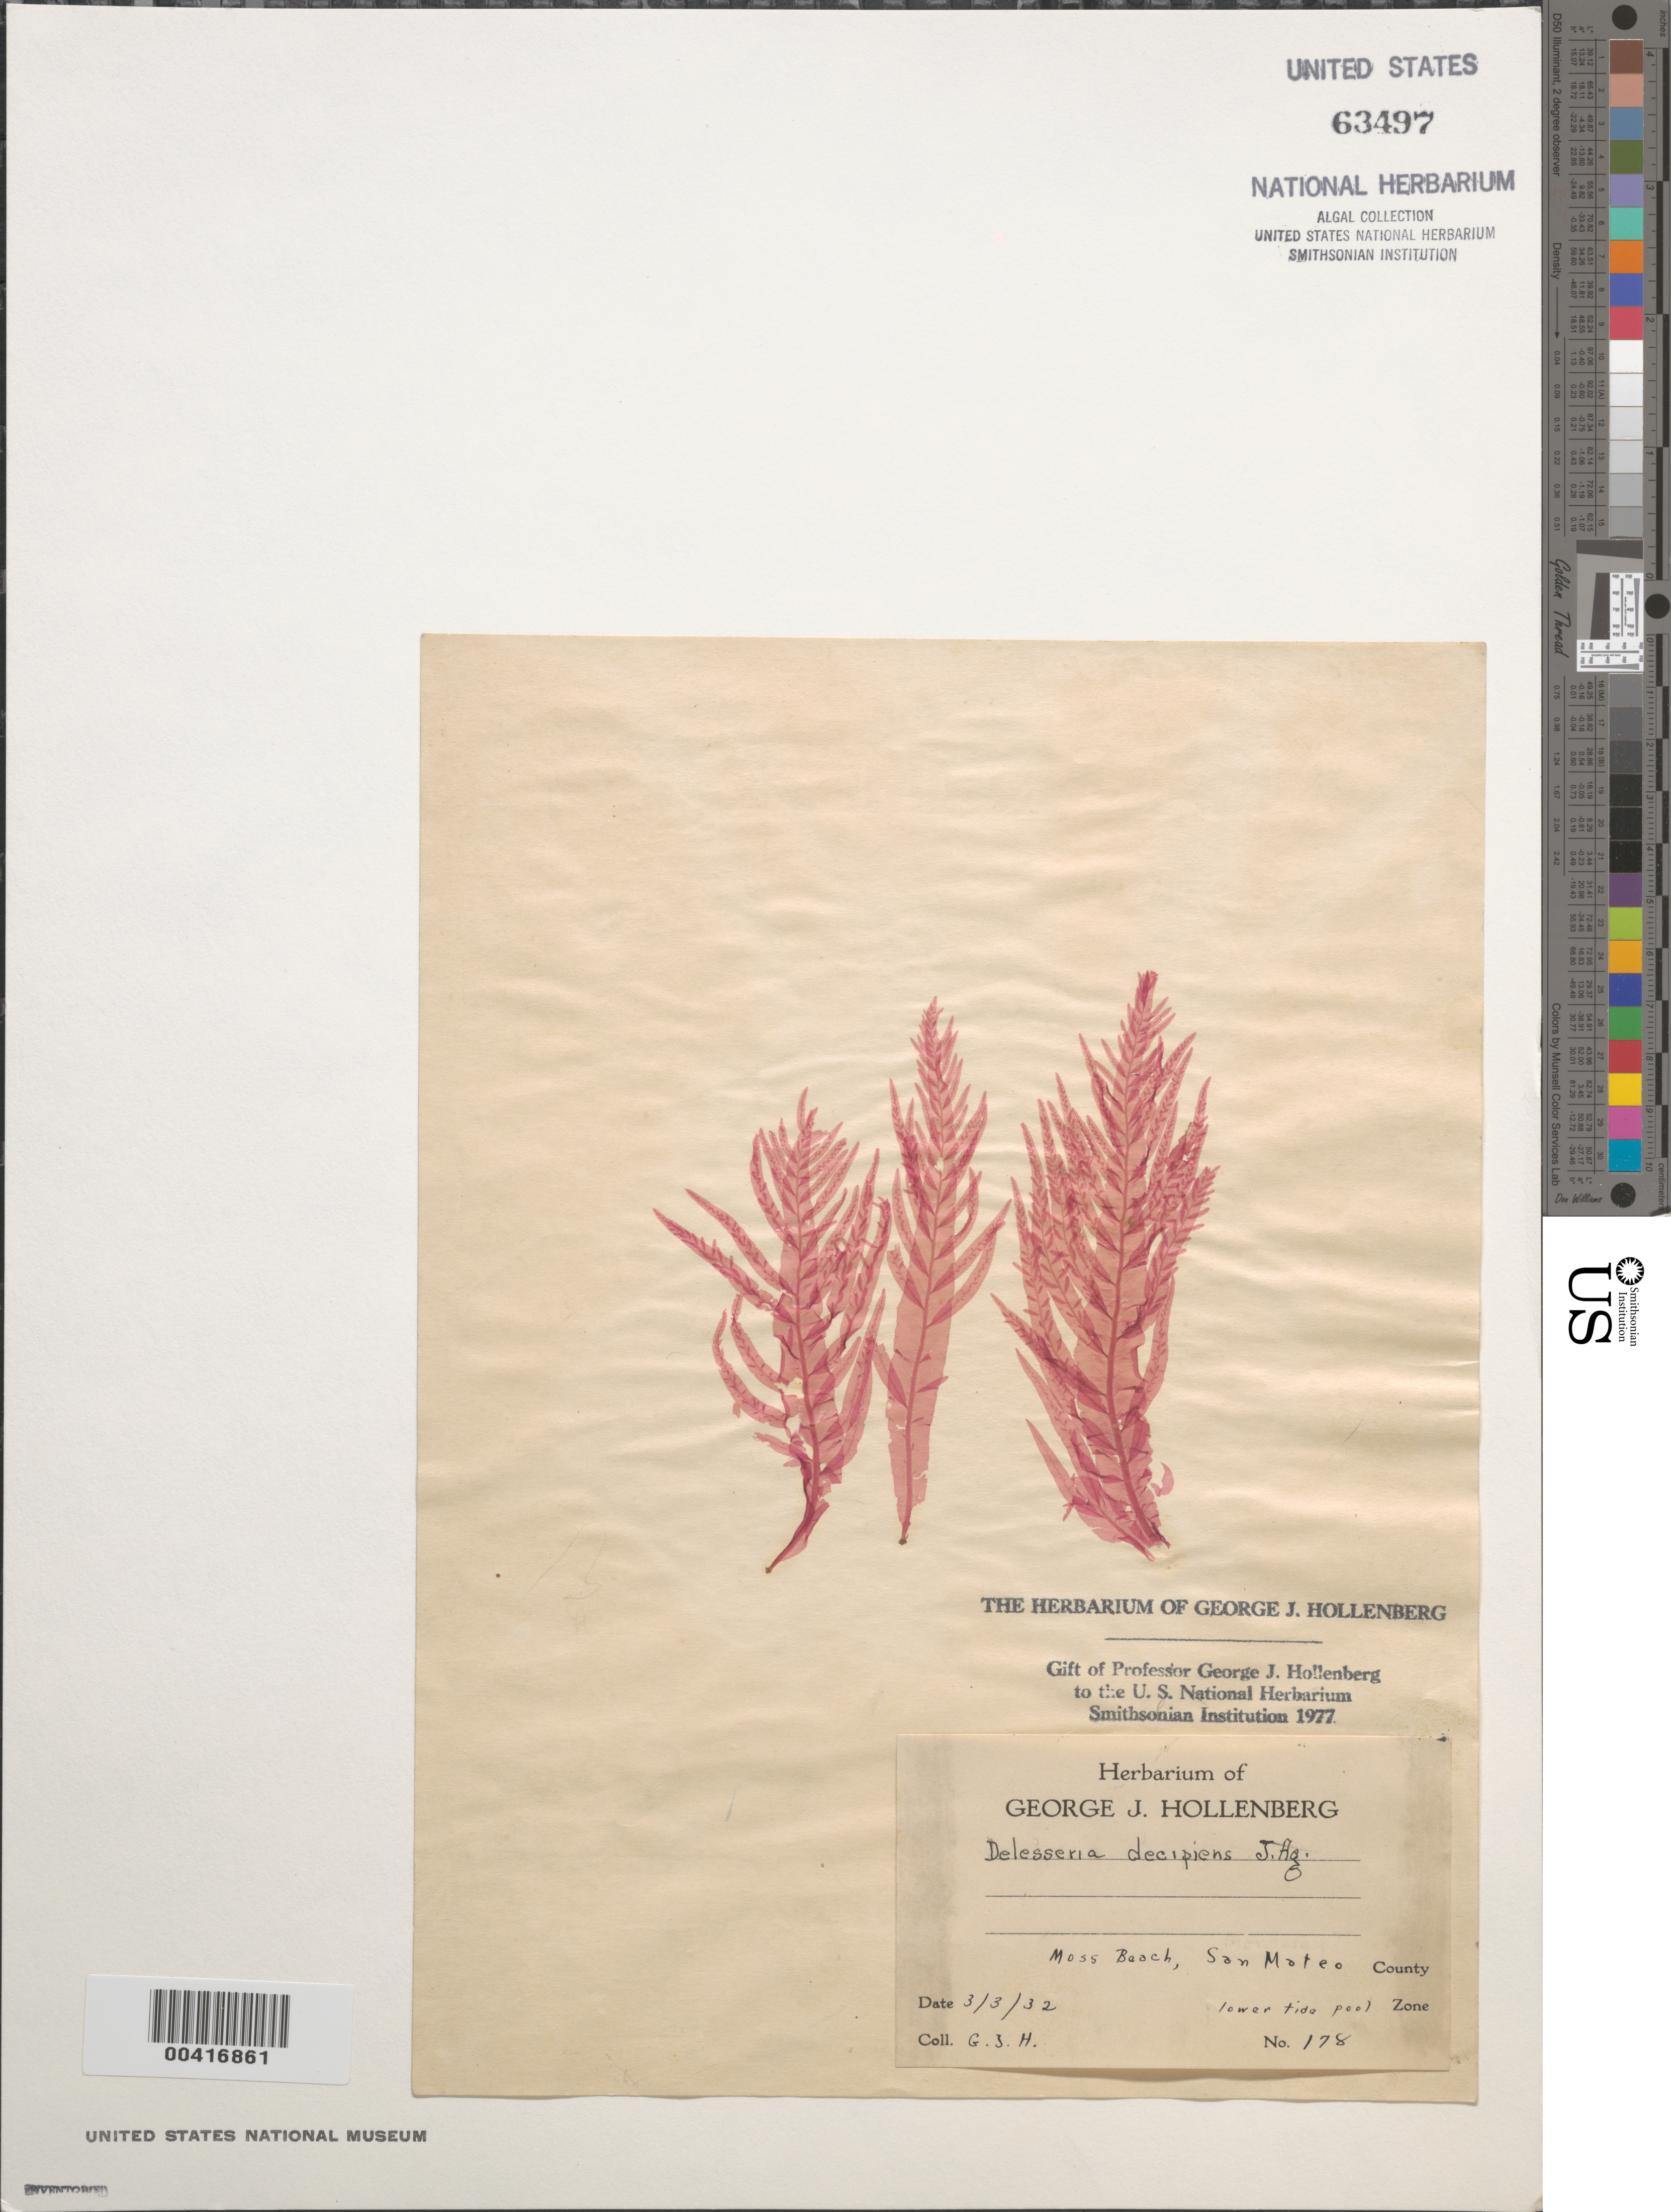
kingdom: Plantae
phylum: Rhodophyta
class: Florideophyceae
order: Ceramiales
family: Delesseriaceae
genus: Cumathamnion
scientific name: Cumathamnion decipiens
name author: (J. Agardh) M.J. Wynne & G.W. Saunders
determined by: Algae name updating Project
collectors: G. Hollenberg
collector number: GJH 178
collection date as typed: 03 Mar 1932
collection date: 1932-03-03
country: United States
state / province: California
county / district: San Mateo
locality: Moss Beach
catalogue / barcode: US 63497